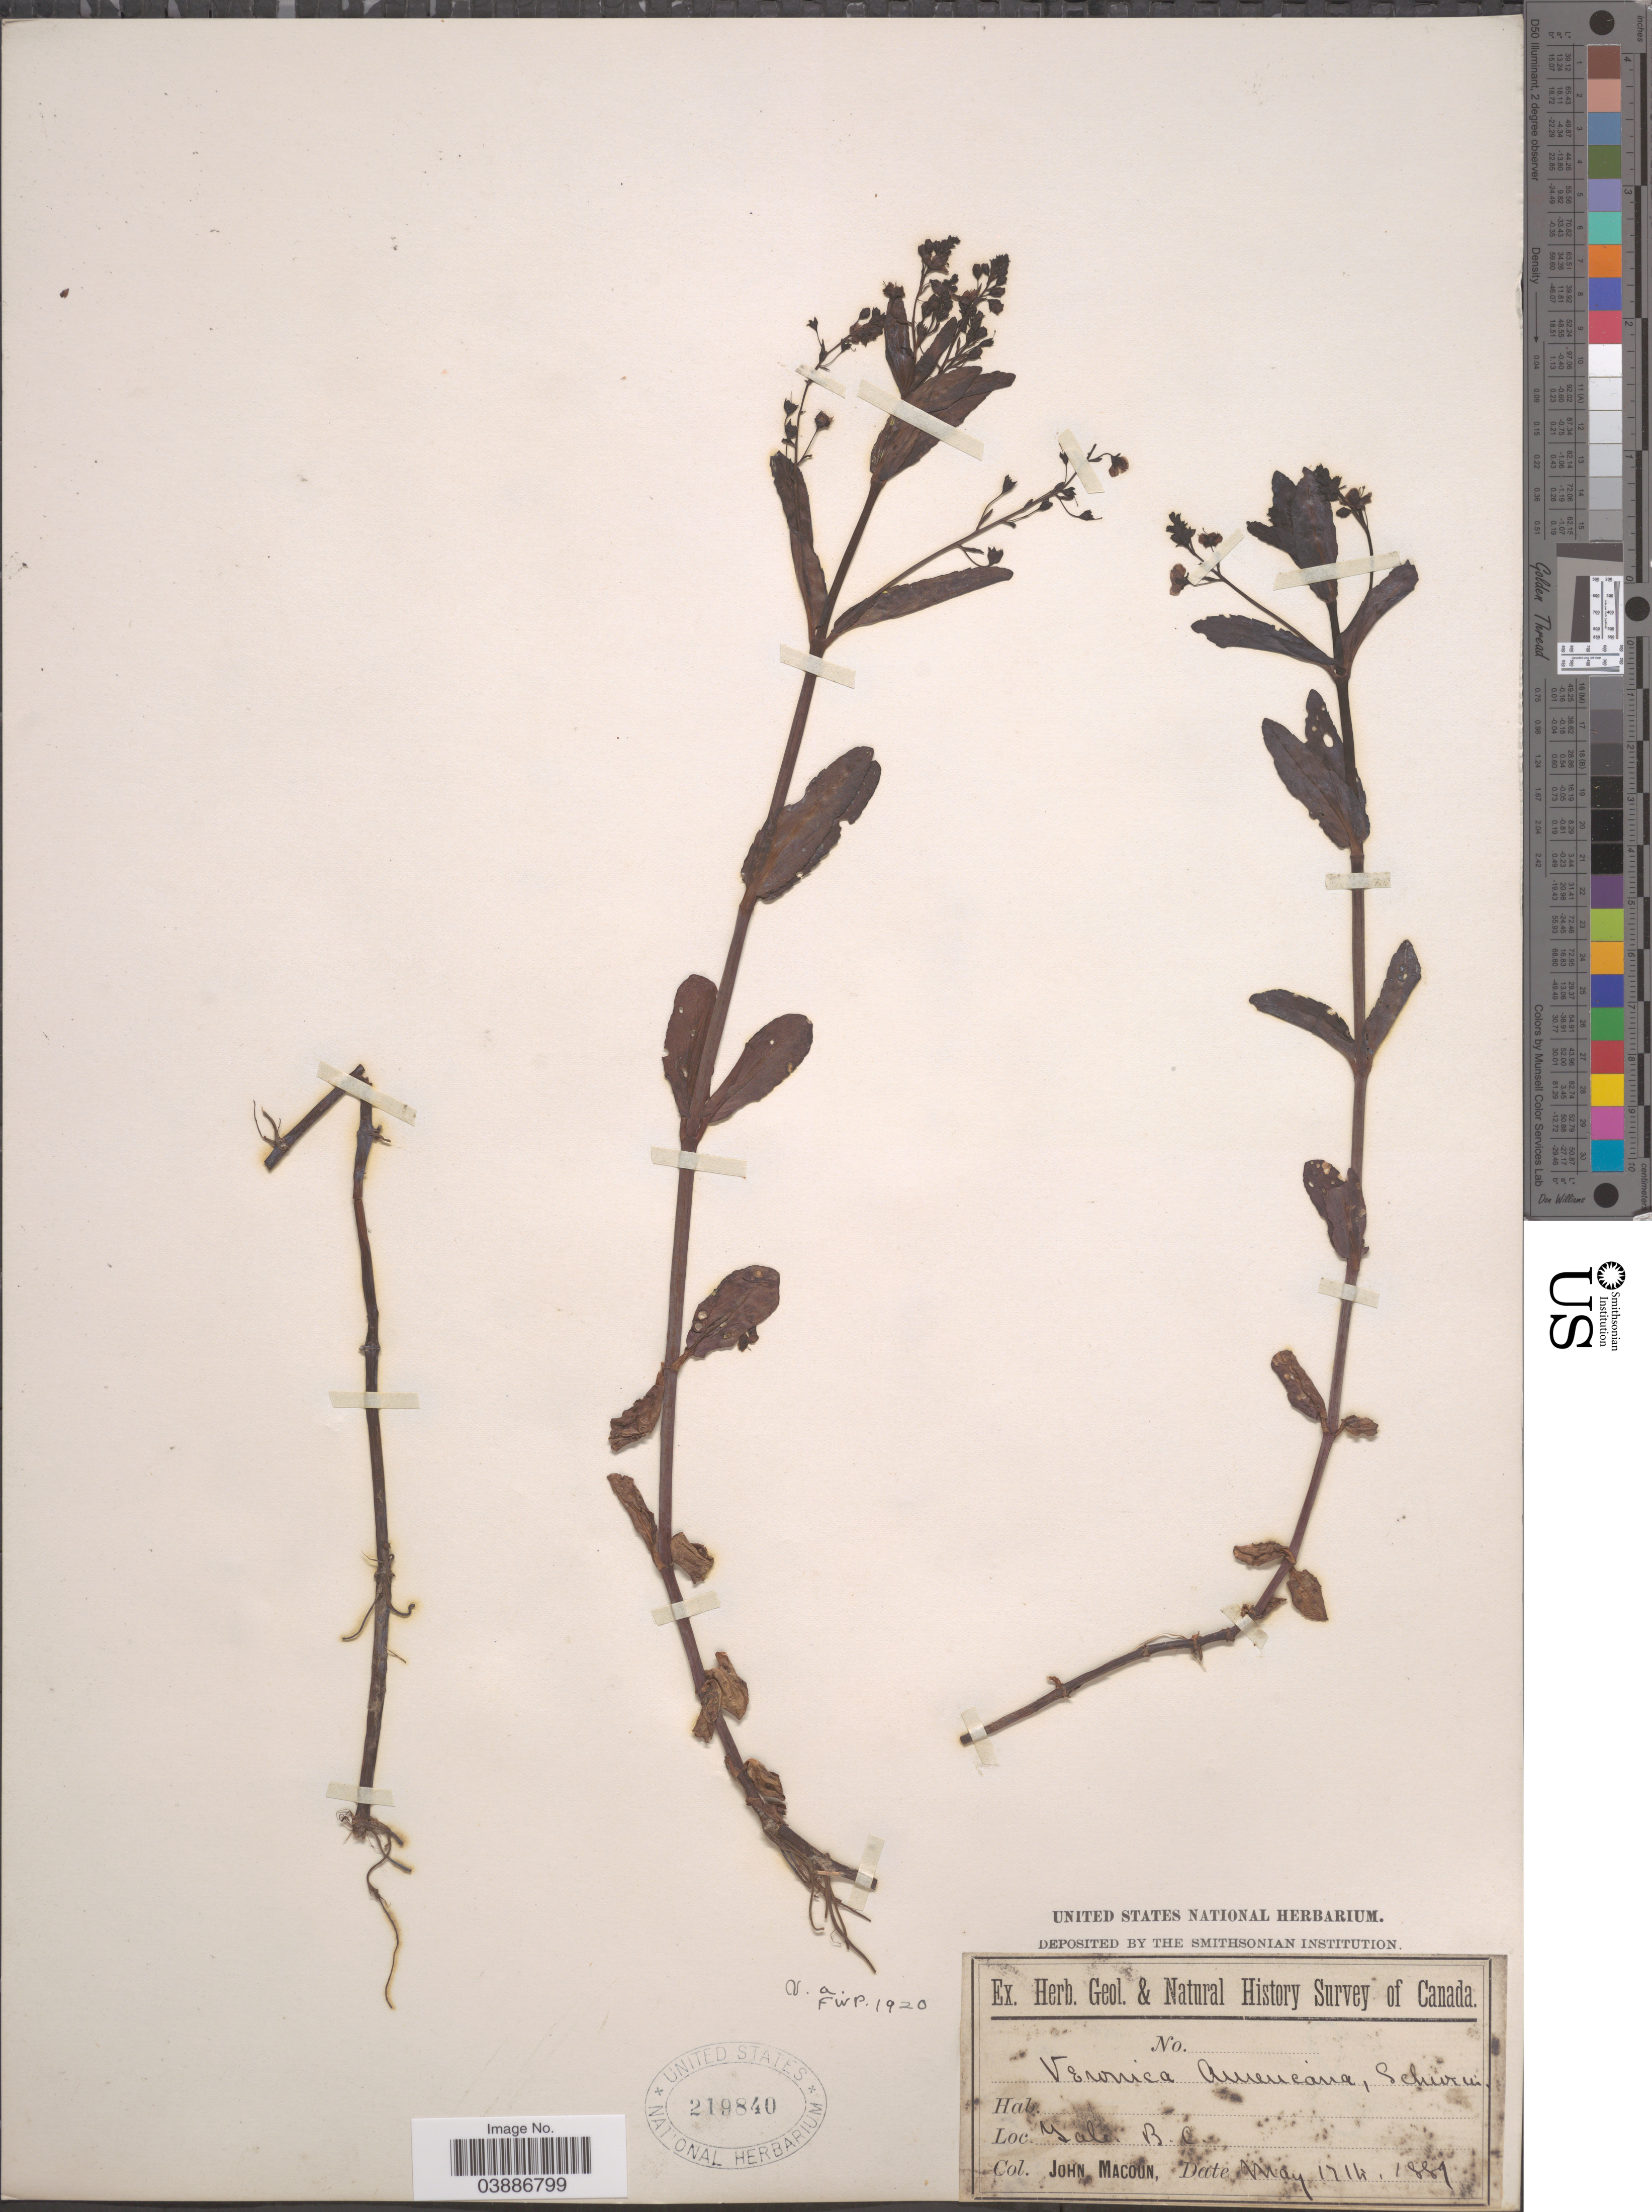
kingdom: Plantae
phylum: Tracheophyta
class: Magnoliopsida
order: Lamiales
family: Plantaginaceae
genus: Veronica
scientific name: Veronica americana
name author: Schwein. ex Benth.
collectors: J. Macoun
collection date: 1889-05-17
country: Canada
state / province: British Columbia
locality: Yale.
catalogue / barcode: US 219840